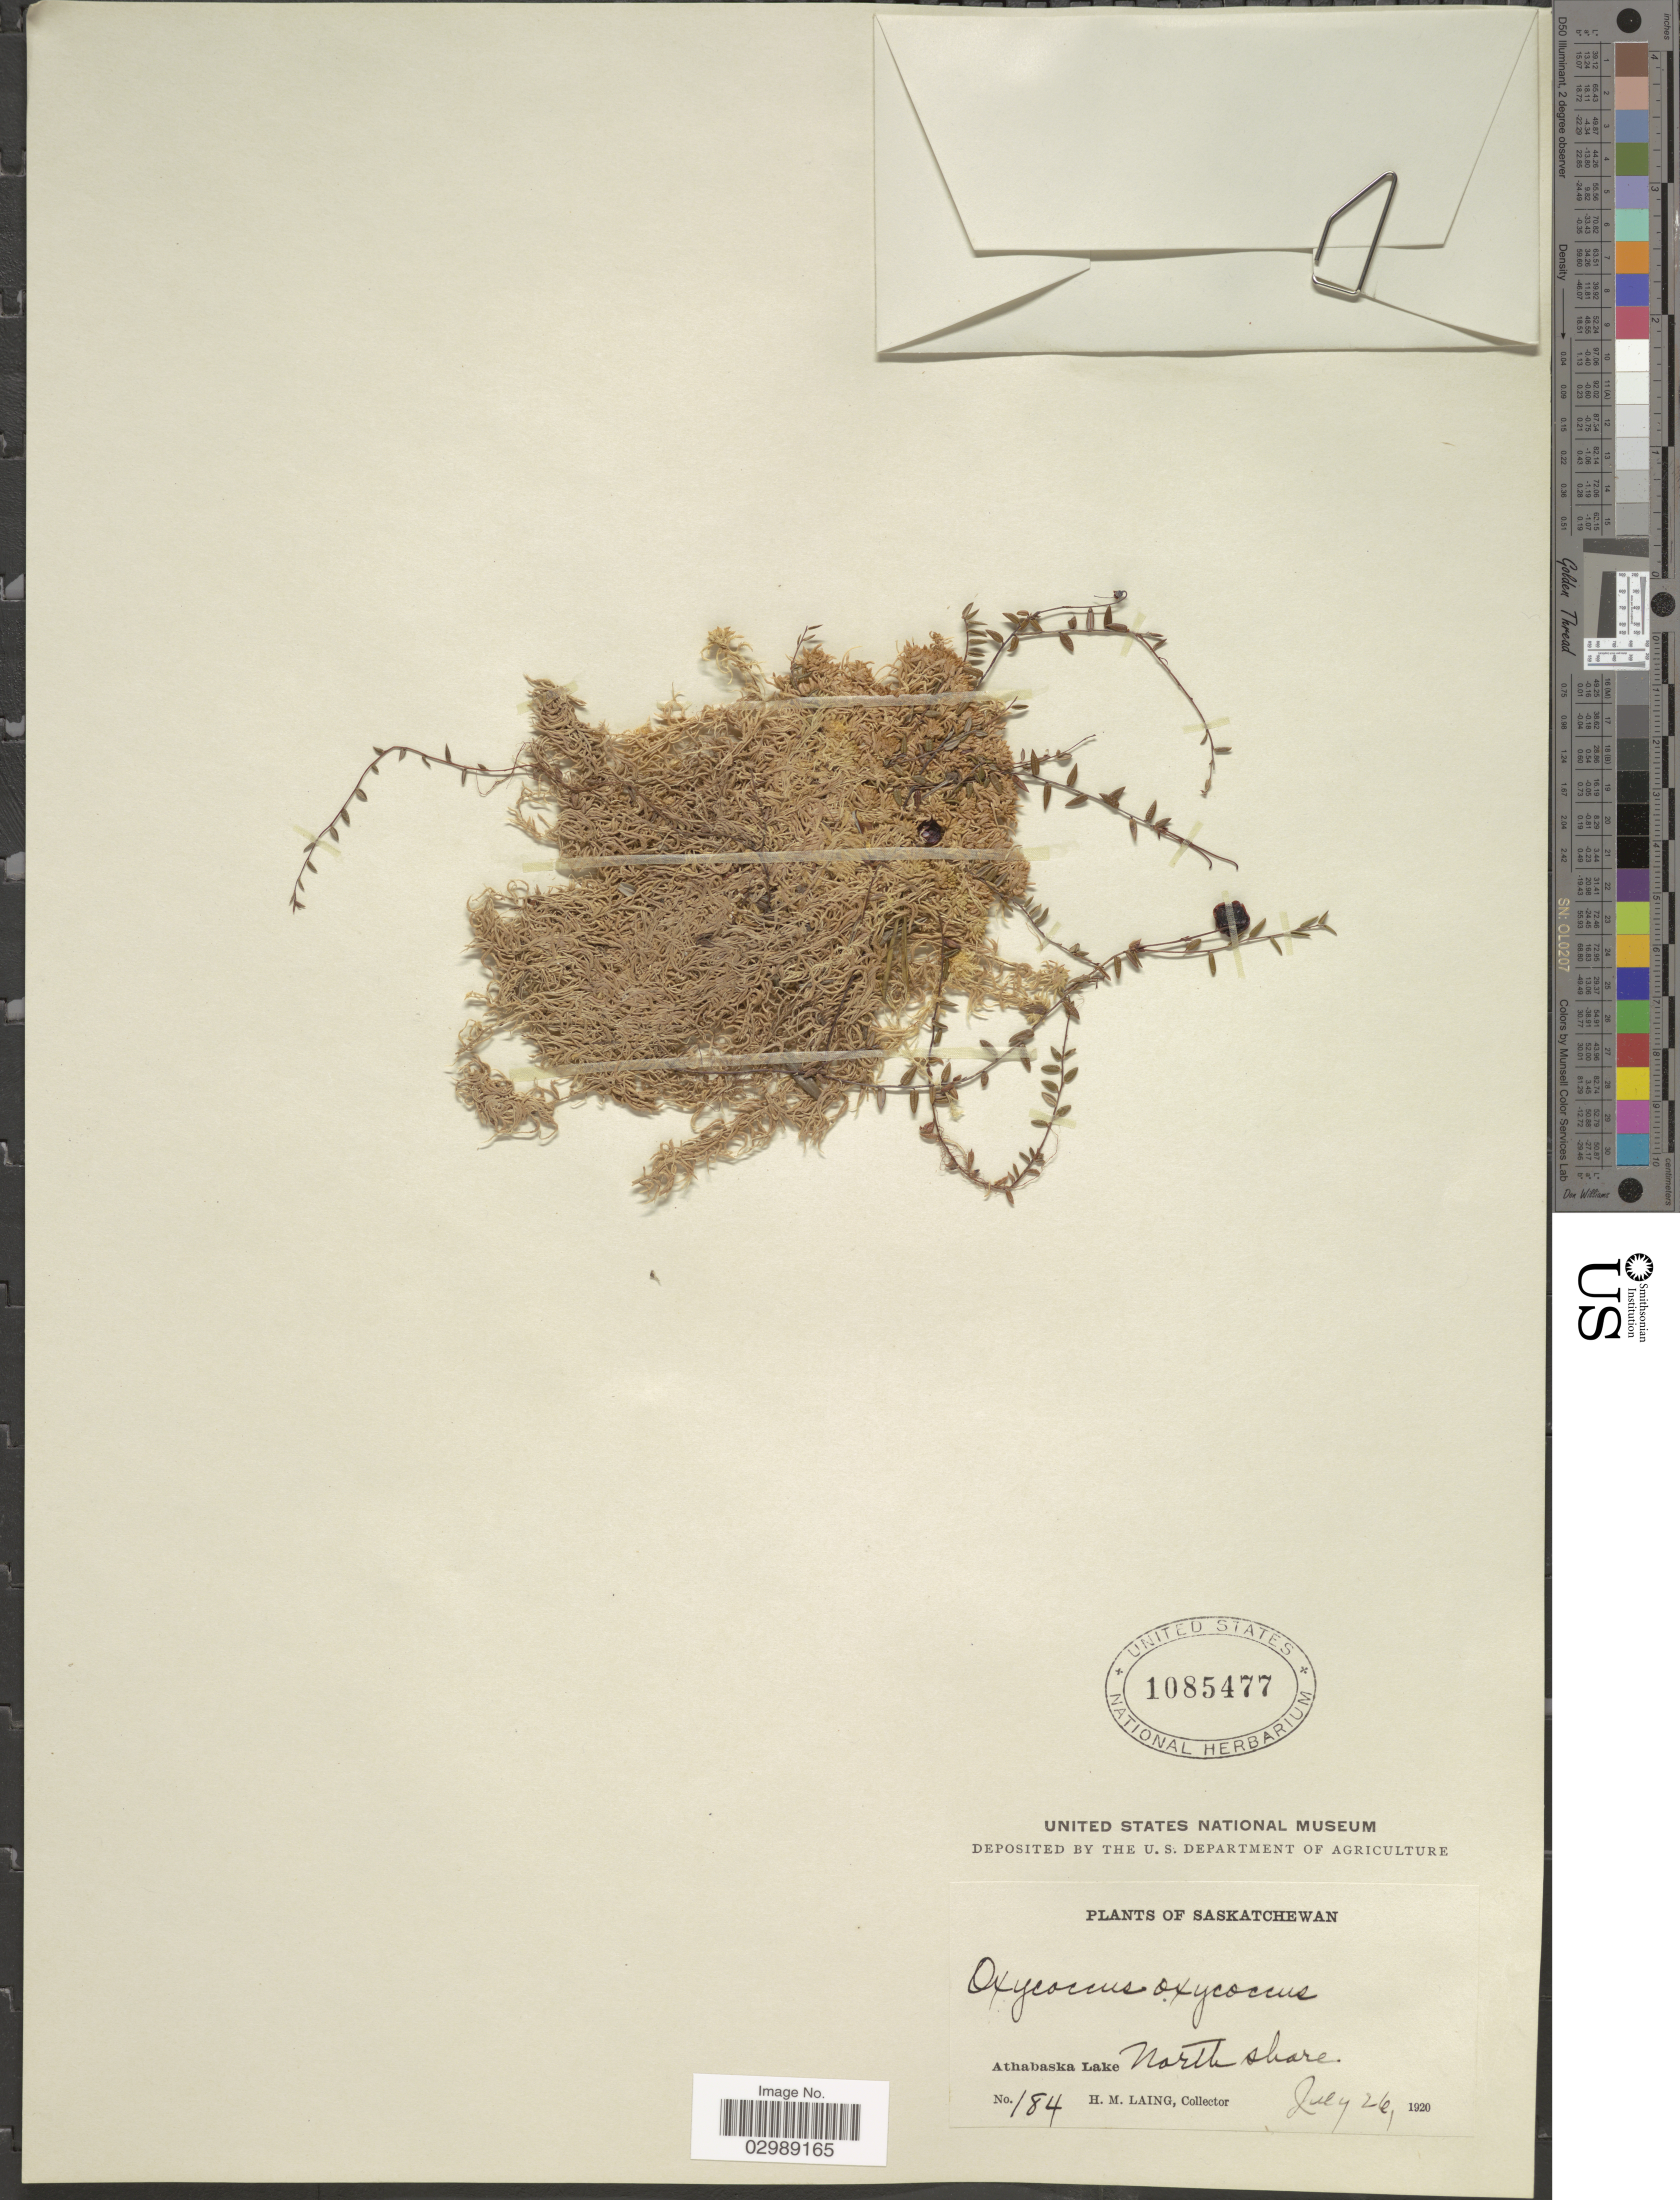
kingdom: Plantae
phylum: Tracheophyta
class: Magnoliopsida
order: Ericales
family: Ericaceae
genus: Vaccinium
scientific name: Vaccinium oxycoccos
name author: L.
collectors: H. Laing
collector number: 184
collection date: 1920-07-26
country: Canada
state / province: Saskatchewan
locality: Athabaska Lake. North shore.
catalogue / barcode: US 1085477